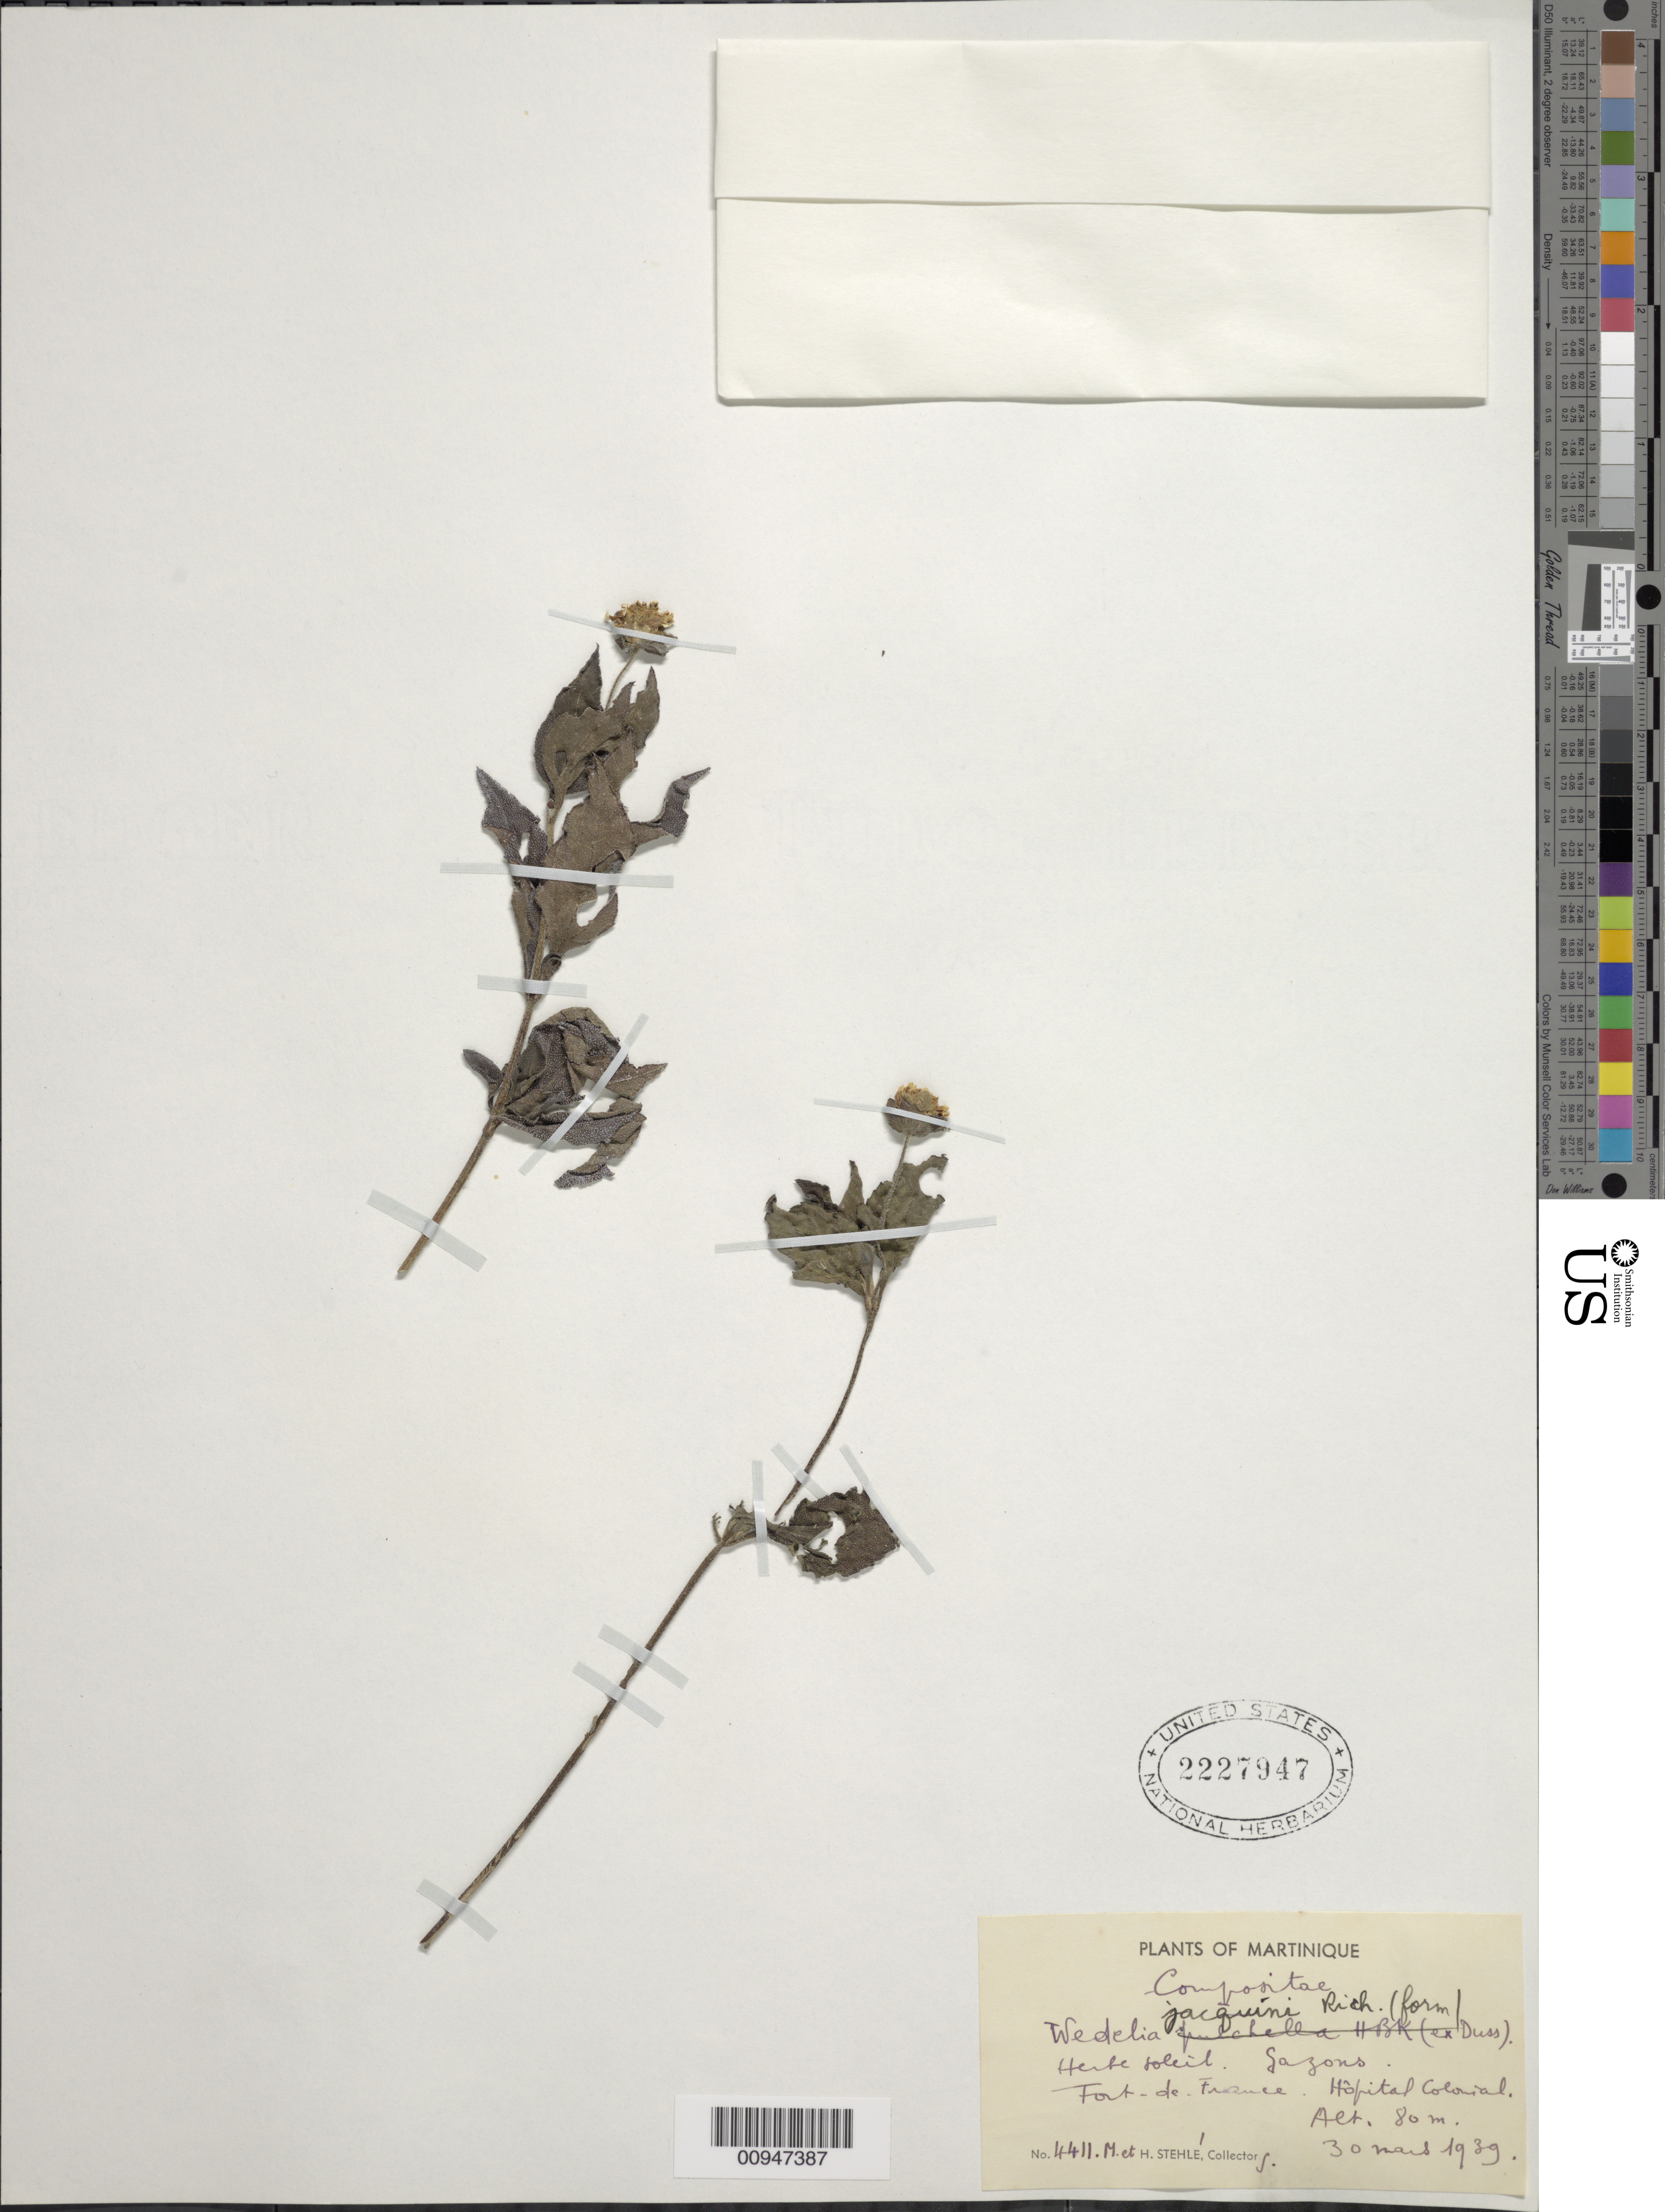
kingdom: Plantae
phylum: Tracheophyta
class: Magnoliopsida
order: Asterales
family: Asteraceae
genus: Wedelia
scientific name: Wedelia calycina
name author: Rich.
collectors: H. Stehlé & M. Stehlé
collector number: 4411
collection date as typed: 30 Mar 1939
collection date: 1939-03-30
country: Martinique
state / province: Fort-de-France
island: Martinique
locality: Fort de France, Hôpital Colonial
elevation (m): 80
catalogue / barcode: US 2227947